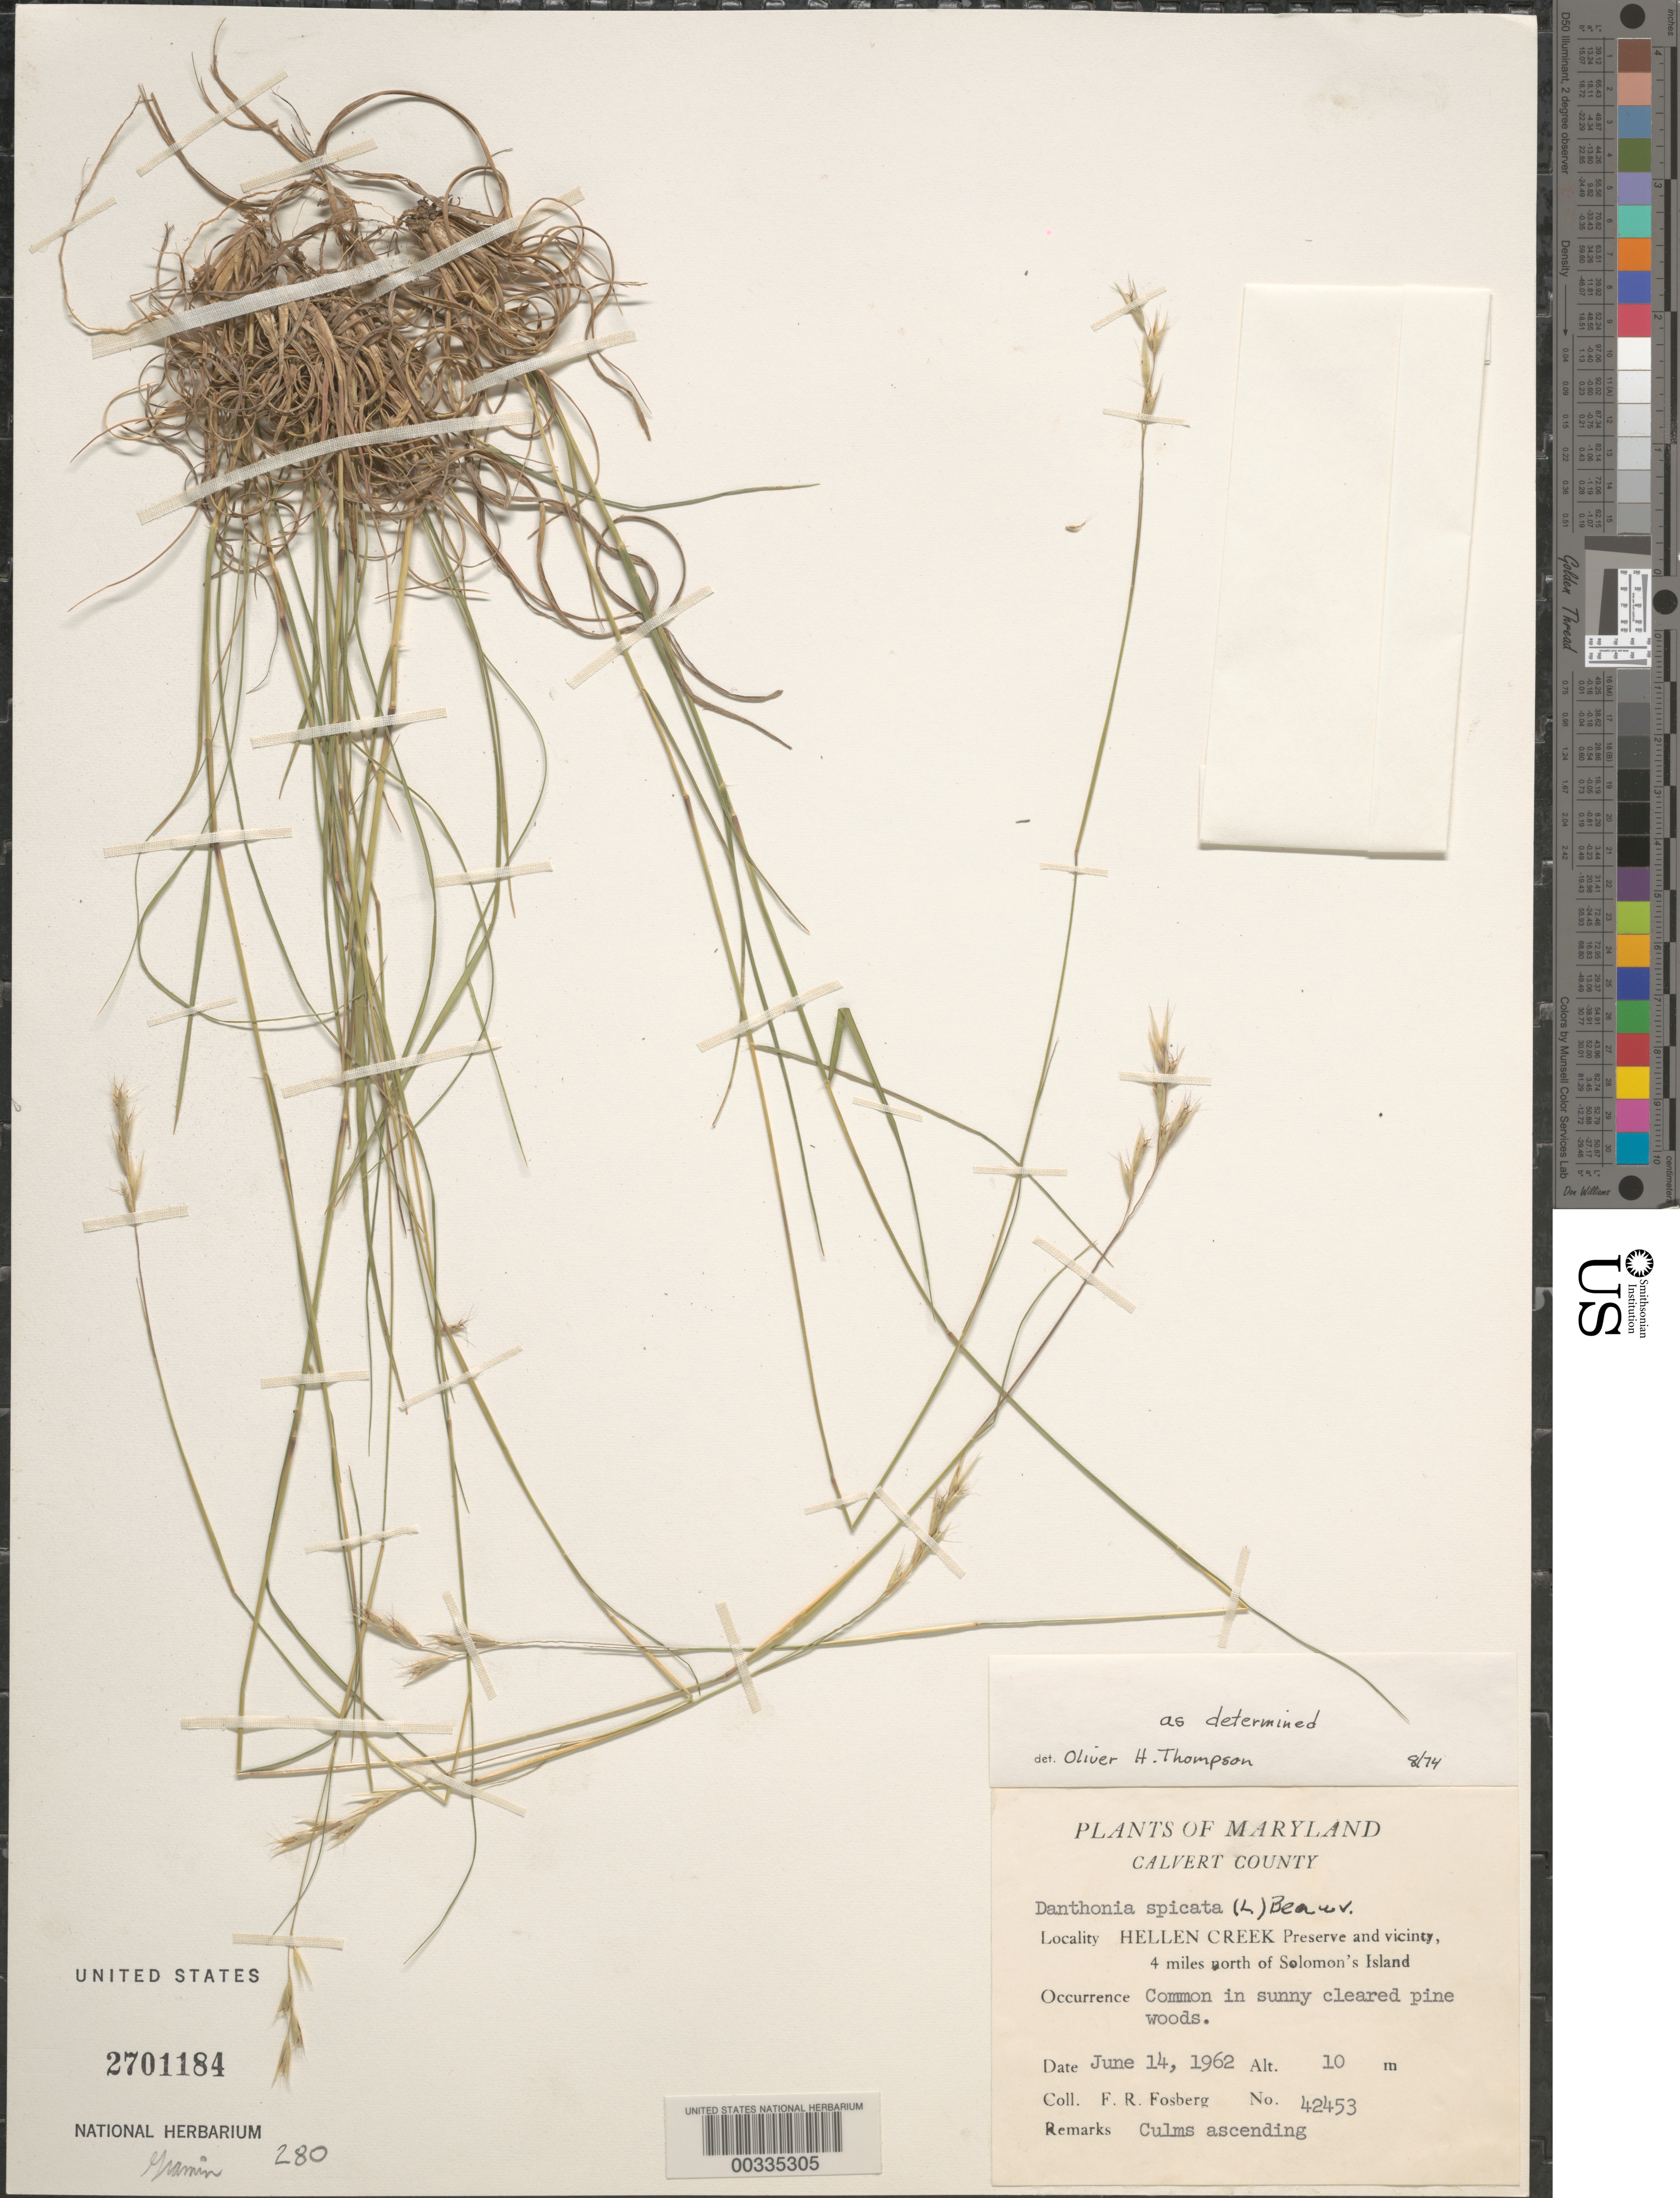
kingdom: Plantae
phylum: Tracheophyta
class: Liliopsida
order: Poales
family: Poaceae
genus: Danthonia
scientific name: Danthonia spicata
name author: (L.) P. Beauv. ex Roem. & Schult.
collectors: F. R. Fosberg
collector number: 42453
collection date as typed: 14 Jun 1962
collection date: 1962-06-14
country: United States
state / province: Maryland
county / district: Calvert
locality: Hellen Creek Preserve north of Solomons Island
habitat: In sunny cleared pine woods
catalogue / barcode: US 2701184